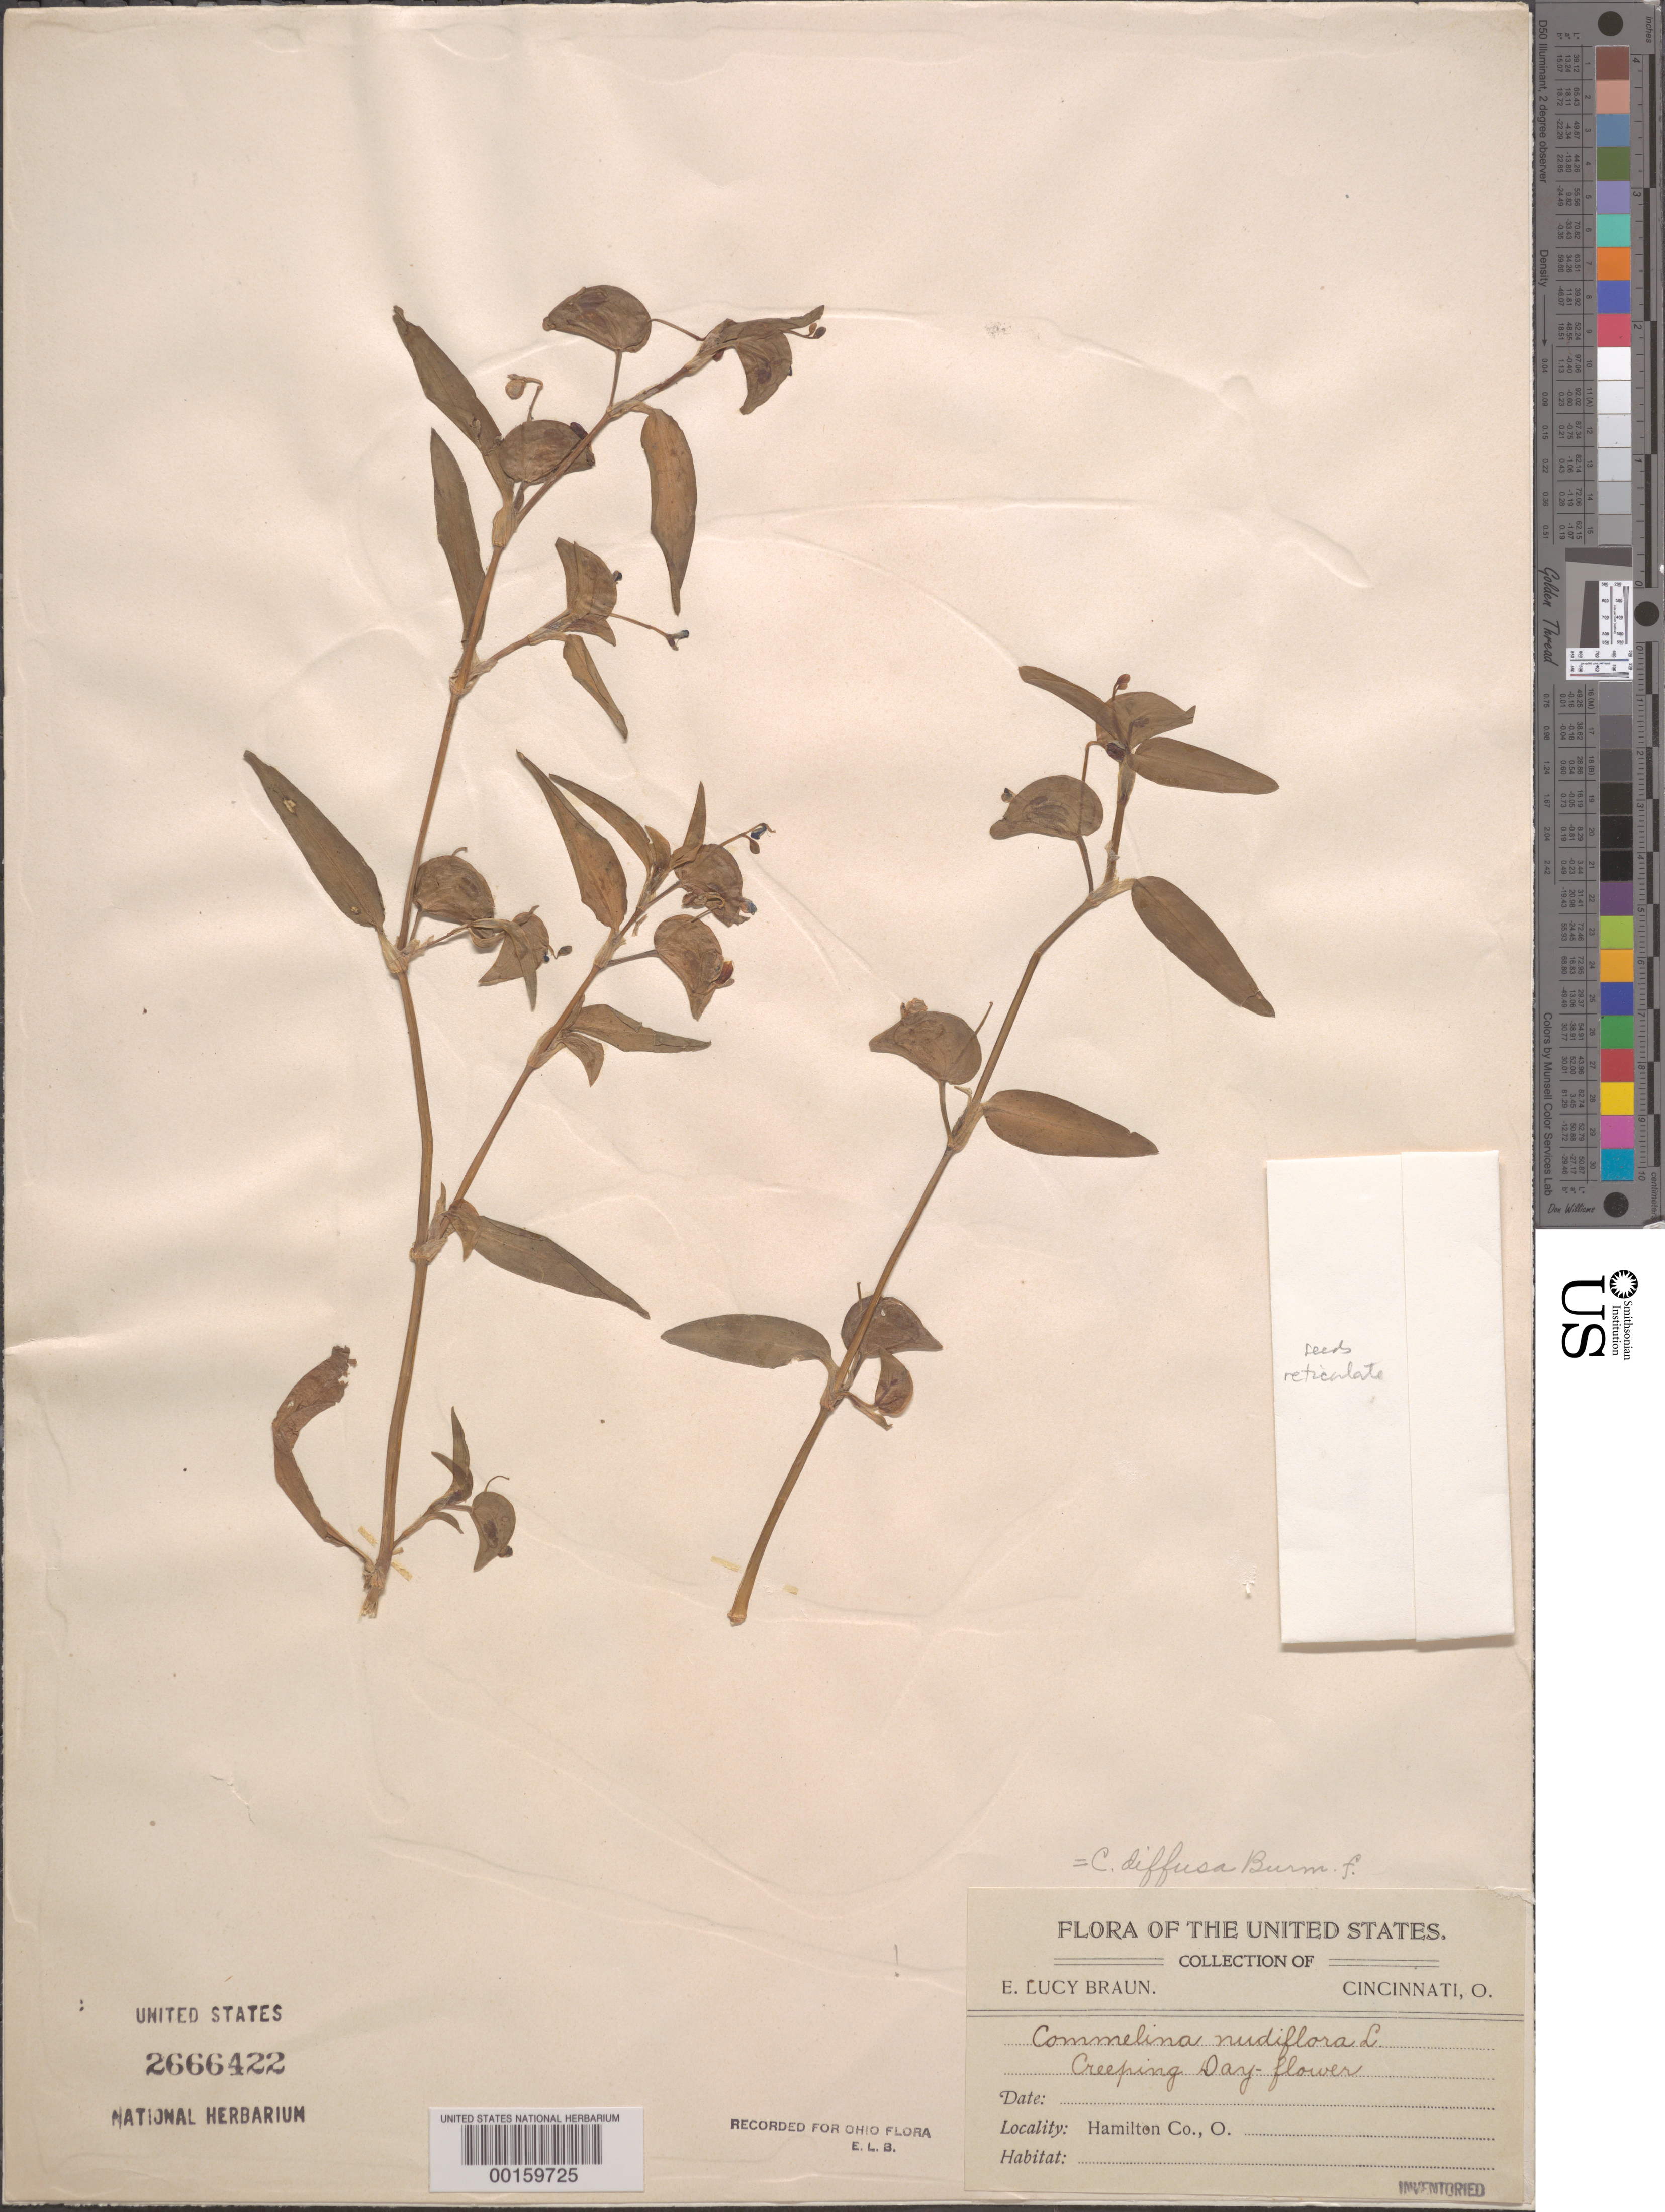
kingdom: Plantae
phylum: Tracheophyta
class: Liliopsida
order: Commelinales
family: Commelinaceae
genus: Commelina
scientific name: Commelina diffusa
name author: Burm. f.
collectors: E. L. Braun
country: United States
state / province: Ohio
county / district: Hamilton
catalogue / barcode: US 2666422